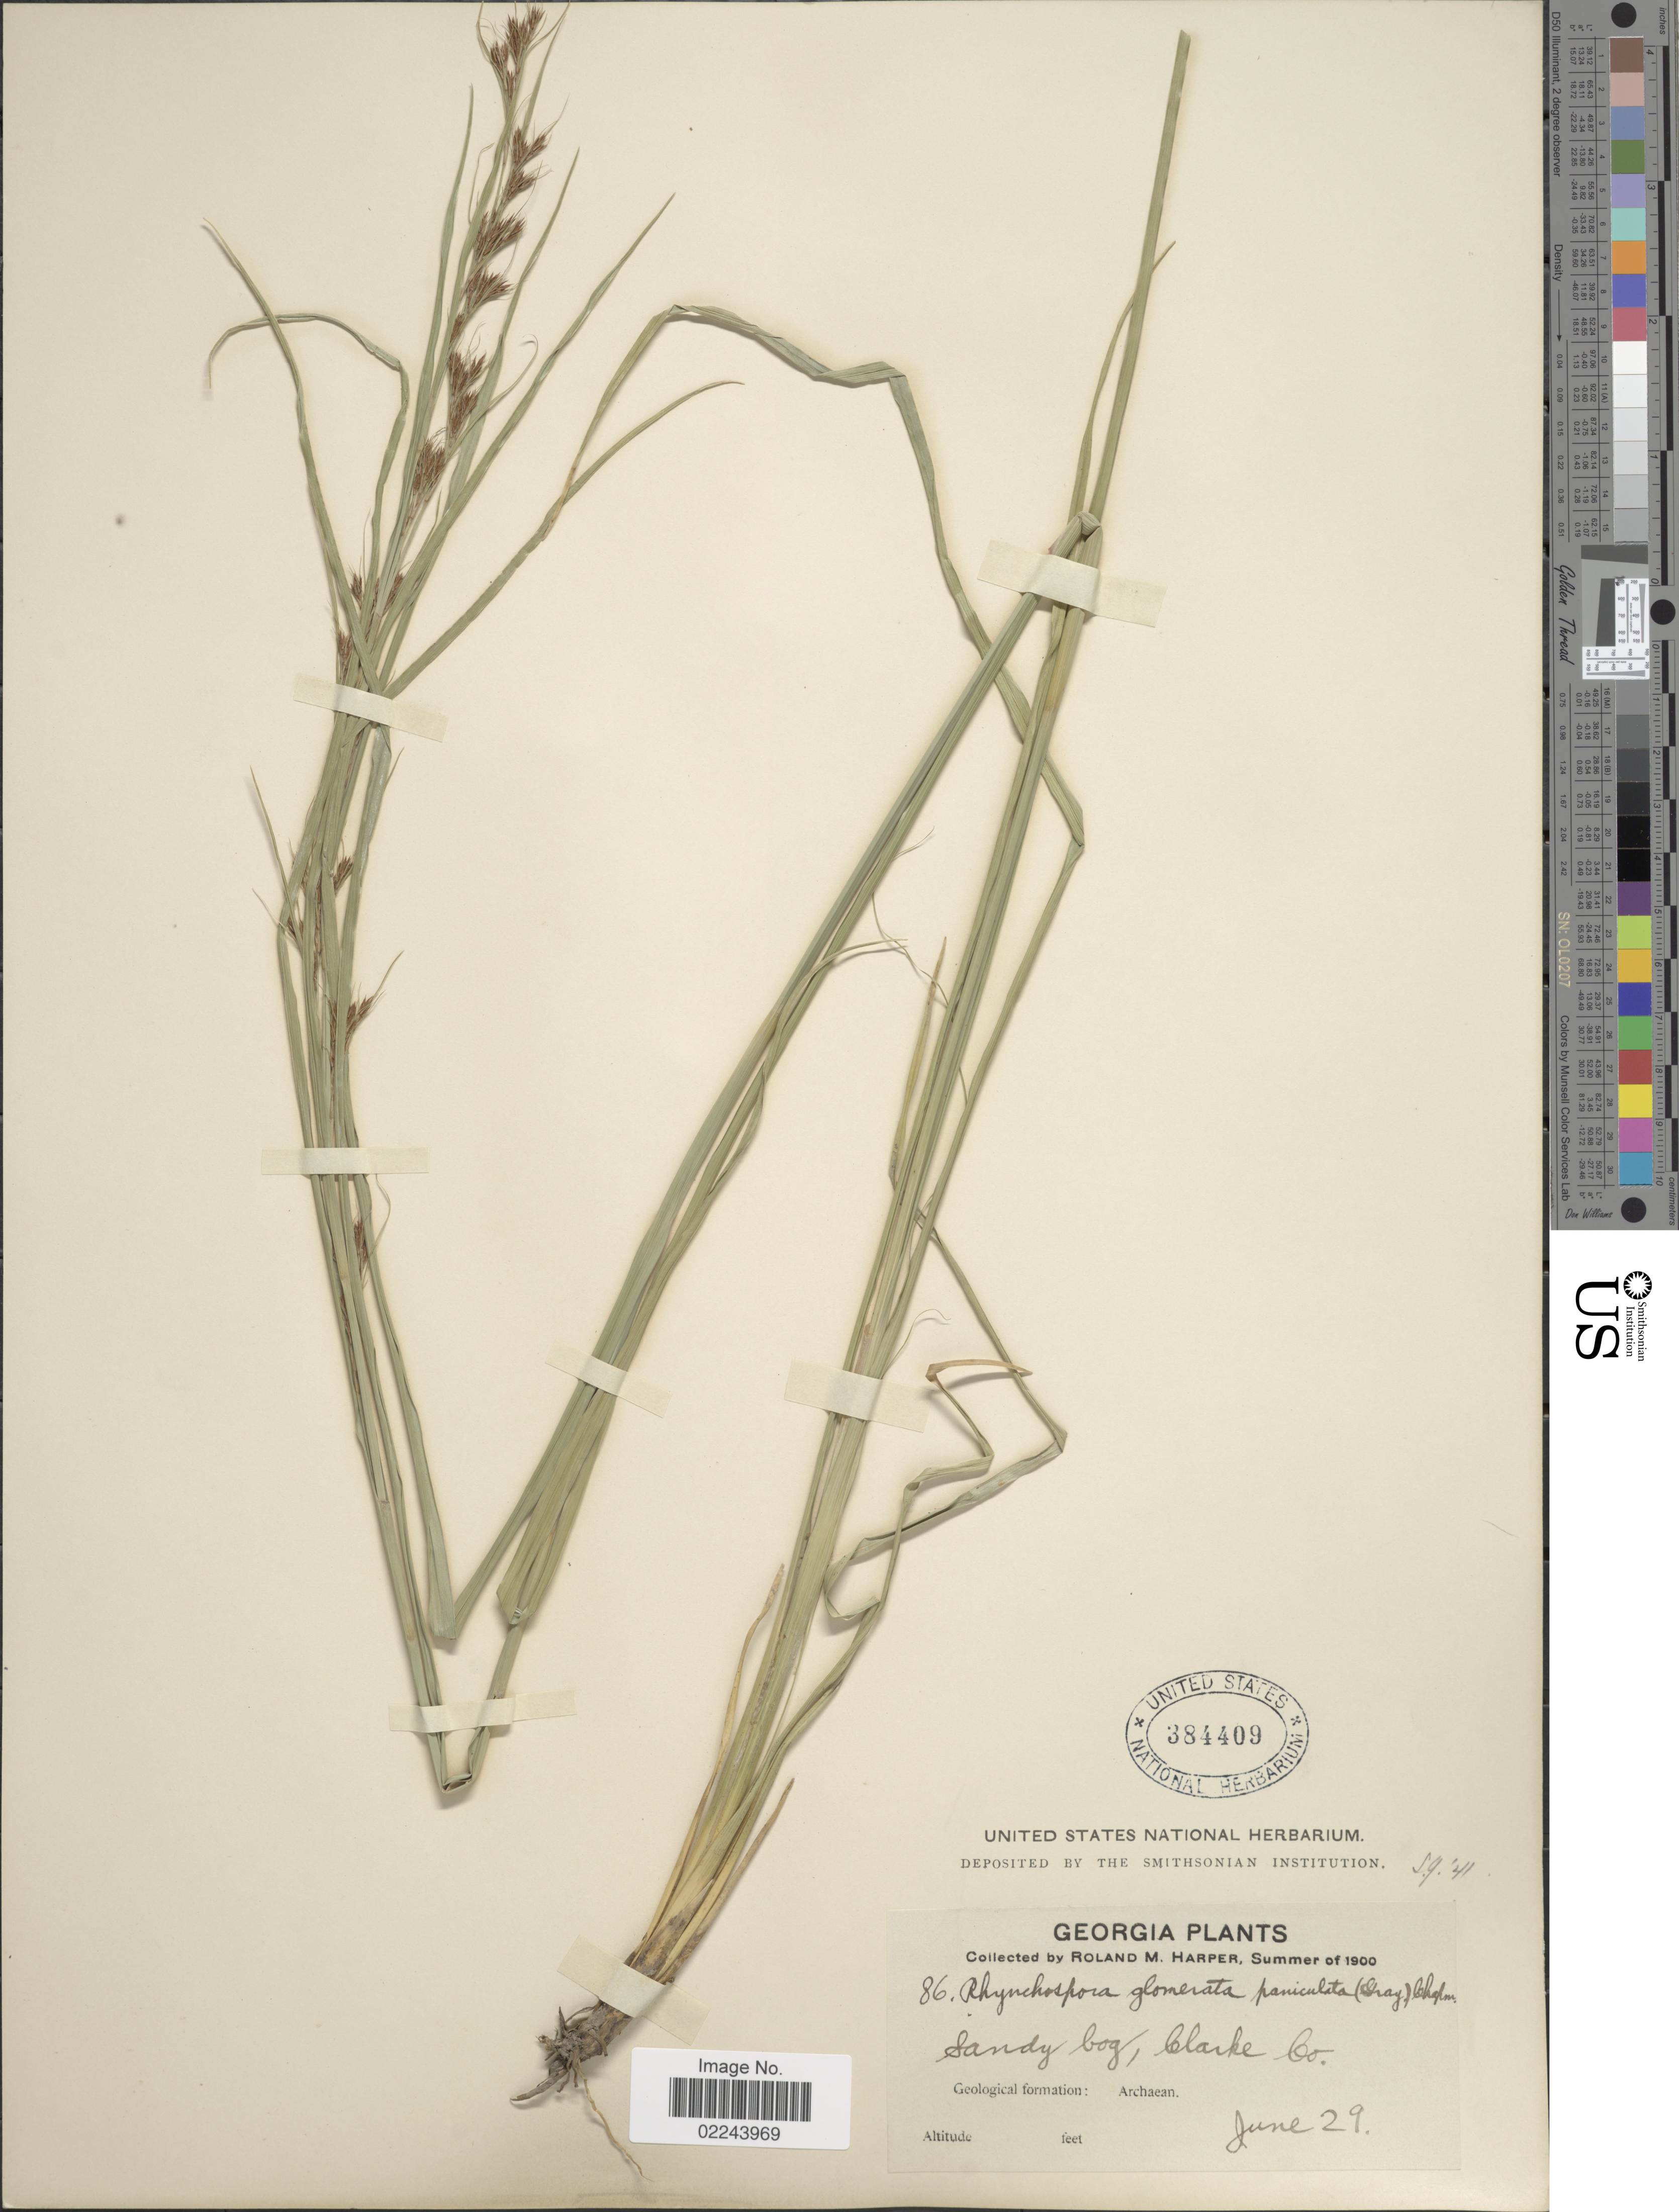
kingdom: Plantae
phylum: Tracheophyta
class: Liliopsida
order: Poales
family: Cyperaceae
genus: Rhynchospora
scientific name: Rhynchospora glomerata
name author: (L.) Vahl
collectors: R. M. Harper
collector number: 86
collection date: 1900-06-29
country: United States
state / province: Georgia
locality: Clarke Co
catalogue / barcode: US 384409